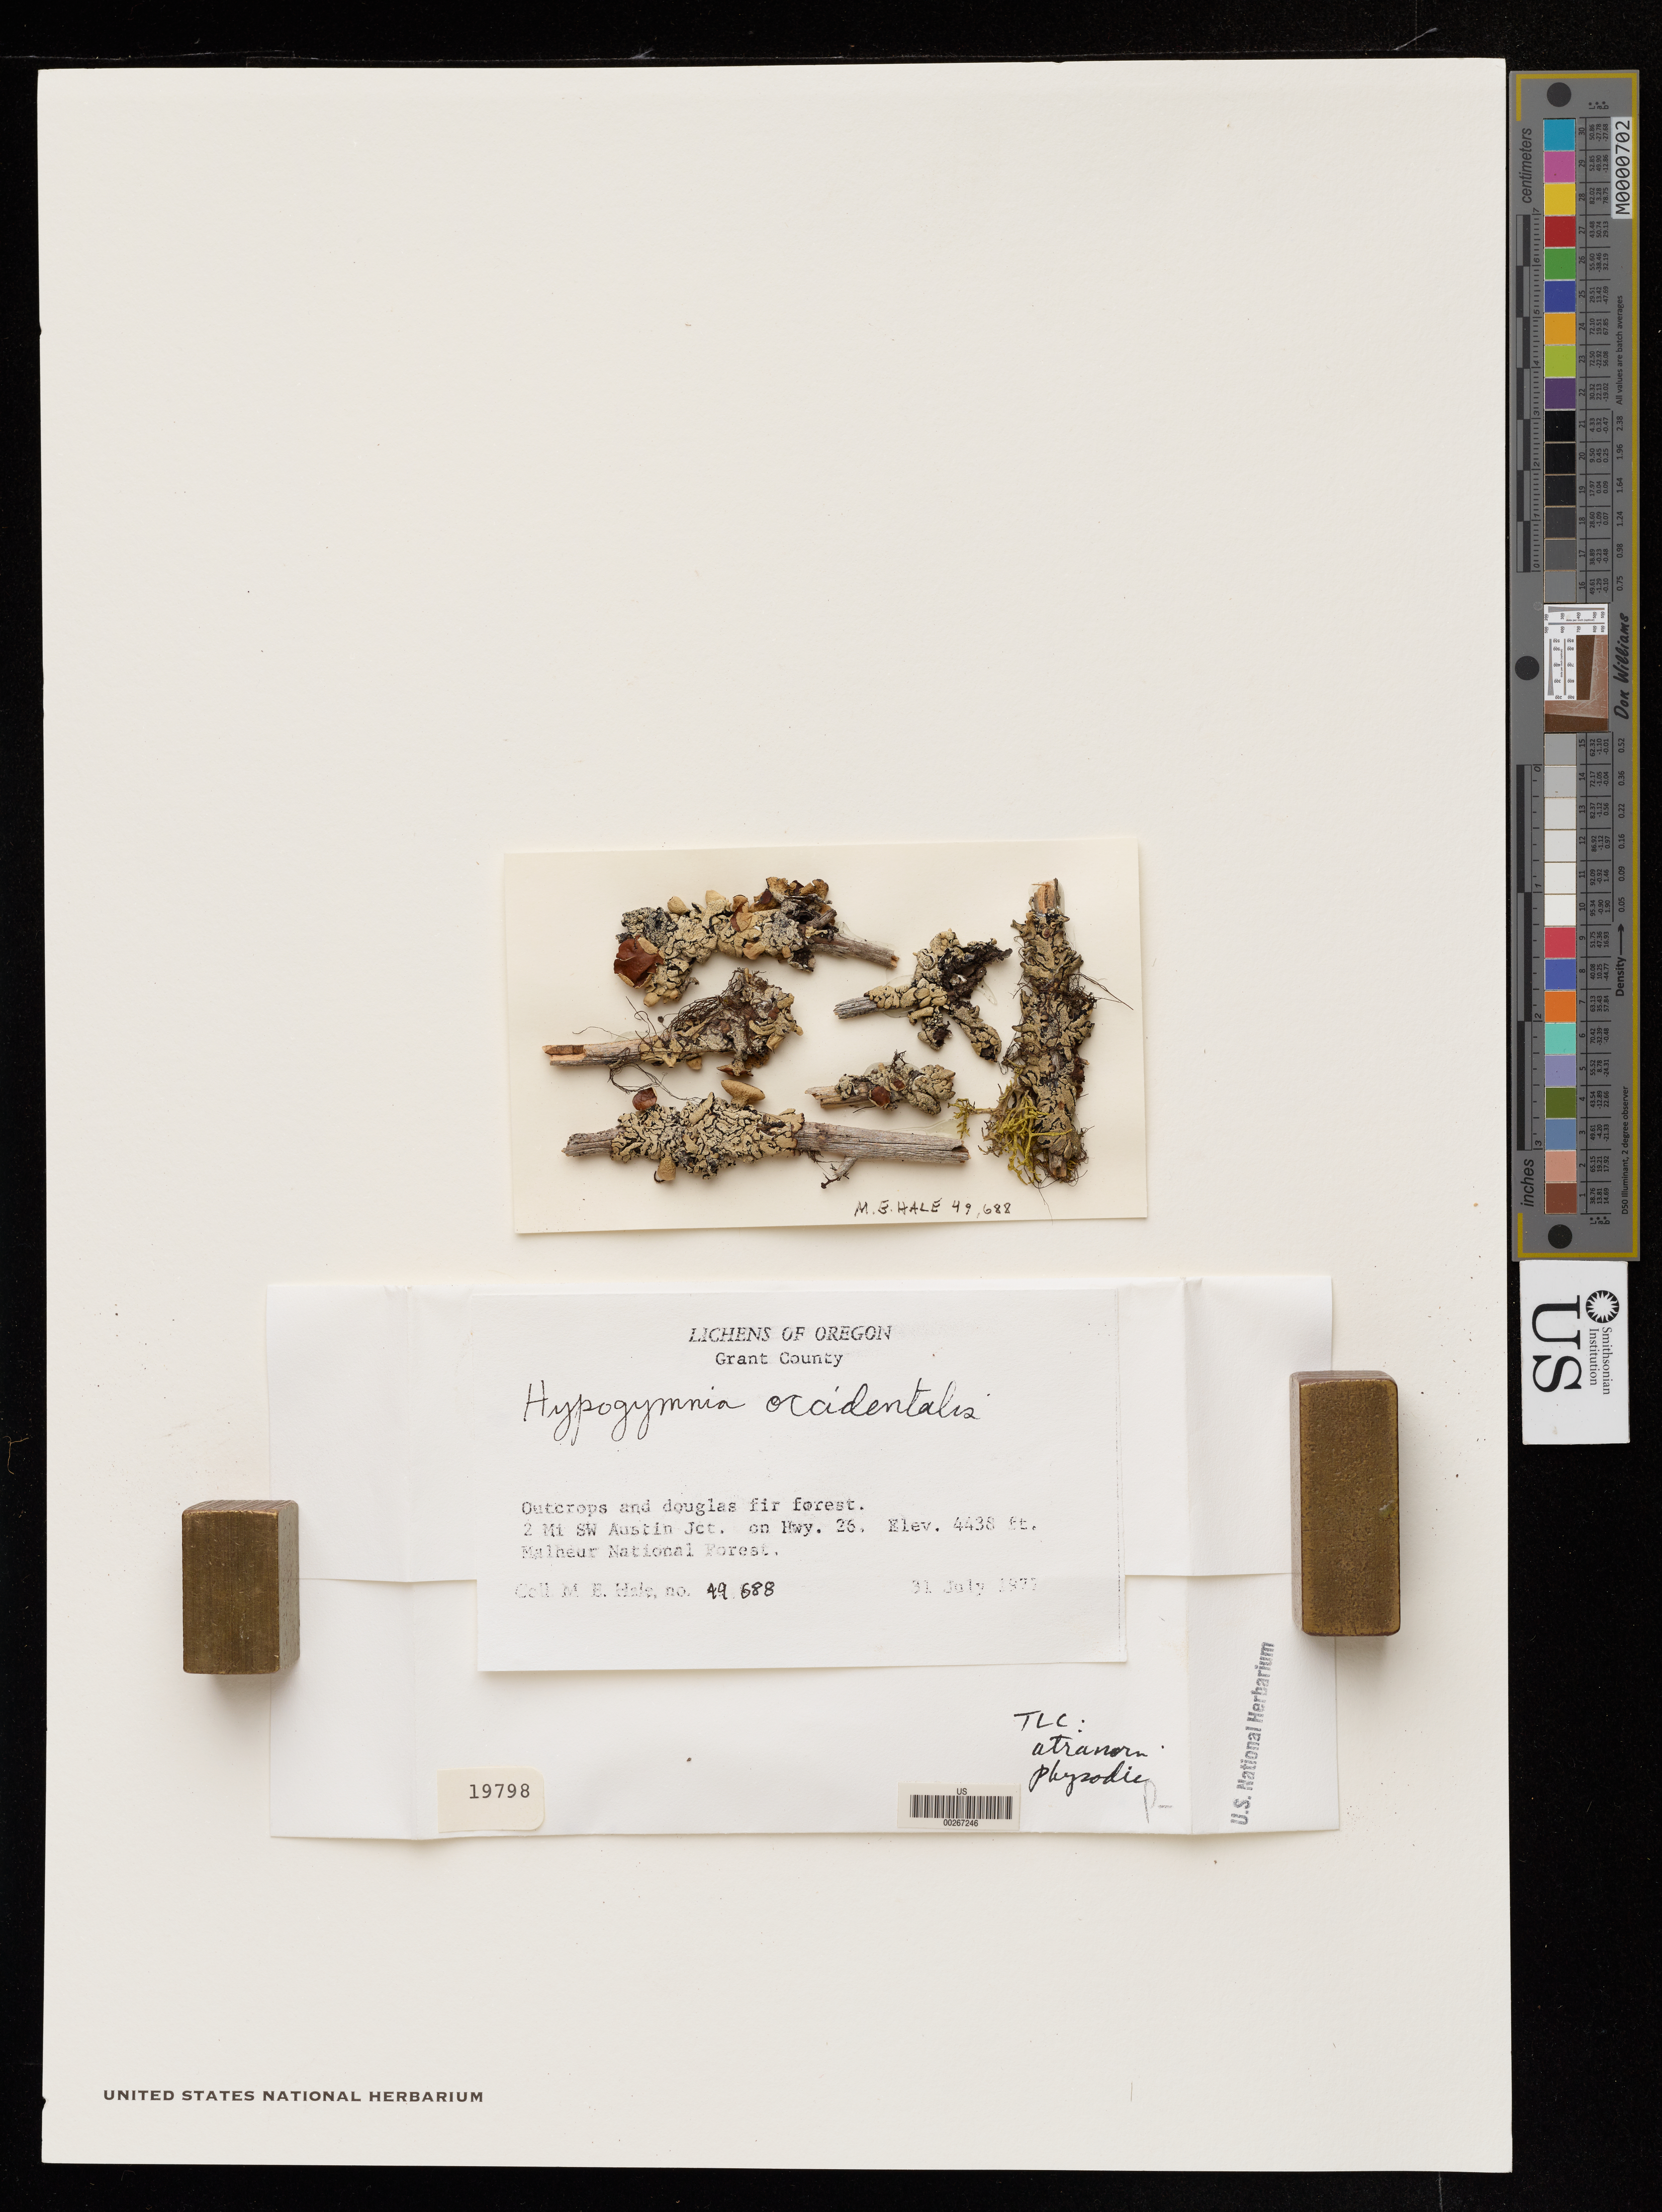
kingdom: Fungi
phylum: Ascomycota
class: Lecanoromycetes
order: Lecanorales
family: Parmeliaceae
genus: Hypogymnia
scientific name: Hypogymnia occidentalis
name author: L.H. Pike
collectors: M. Hale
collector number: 49688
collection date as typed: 31 Jul 1977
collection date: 1977-07-31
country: United States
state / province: Oregon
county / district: Grant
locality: Malheur nat. forest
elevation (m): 0